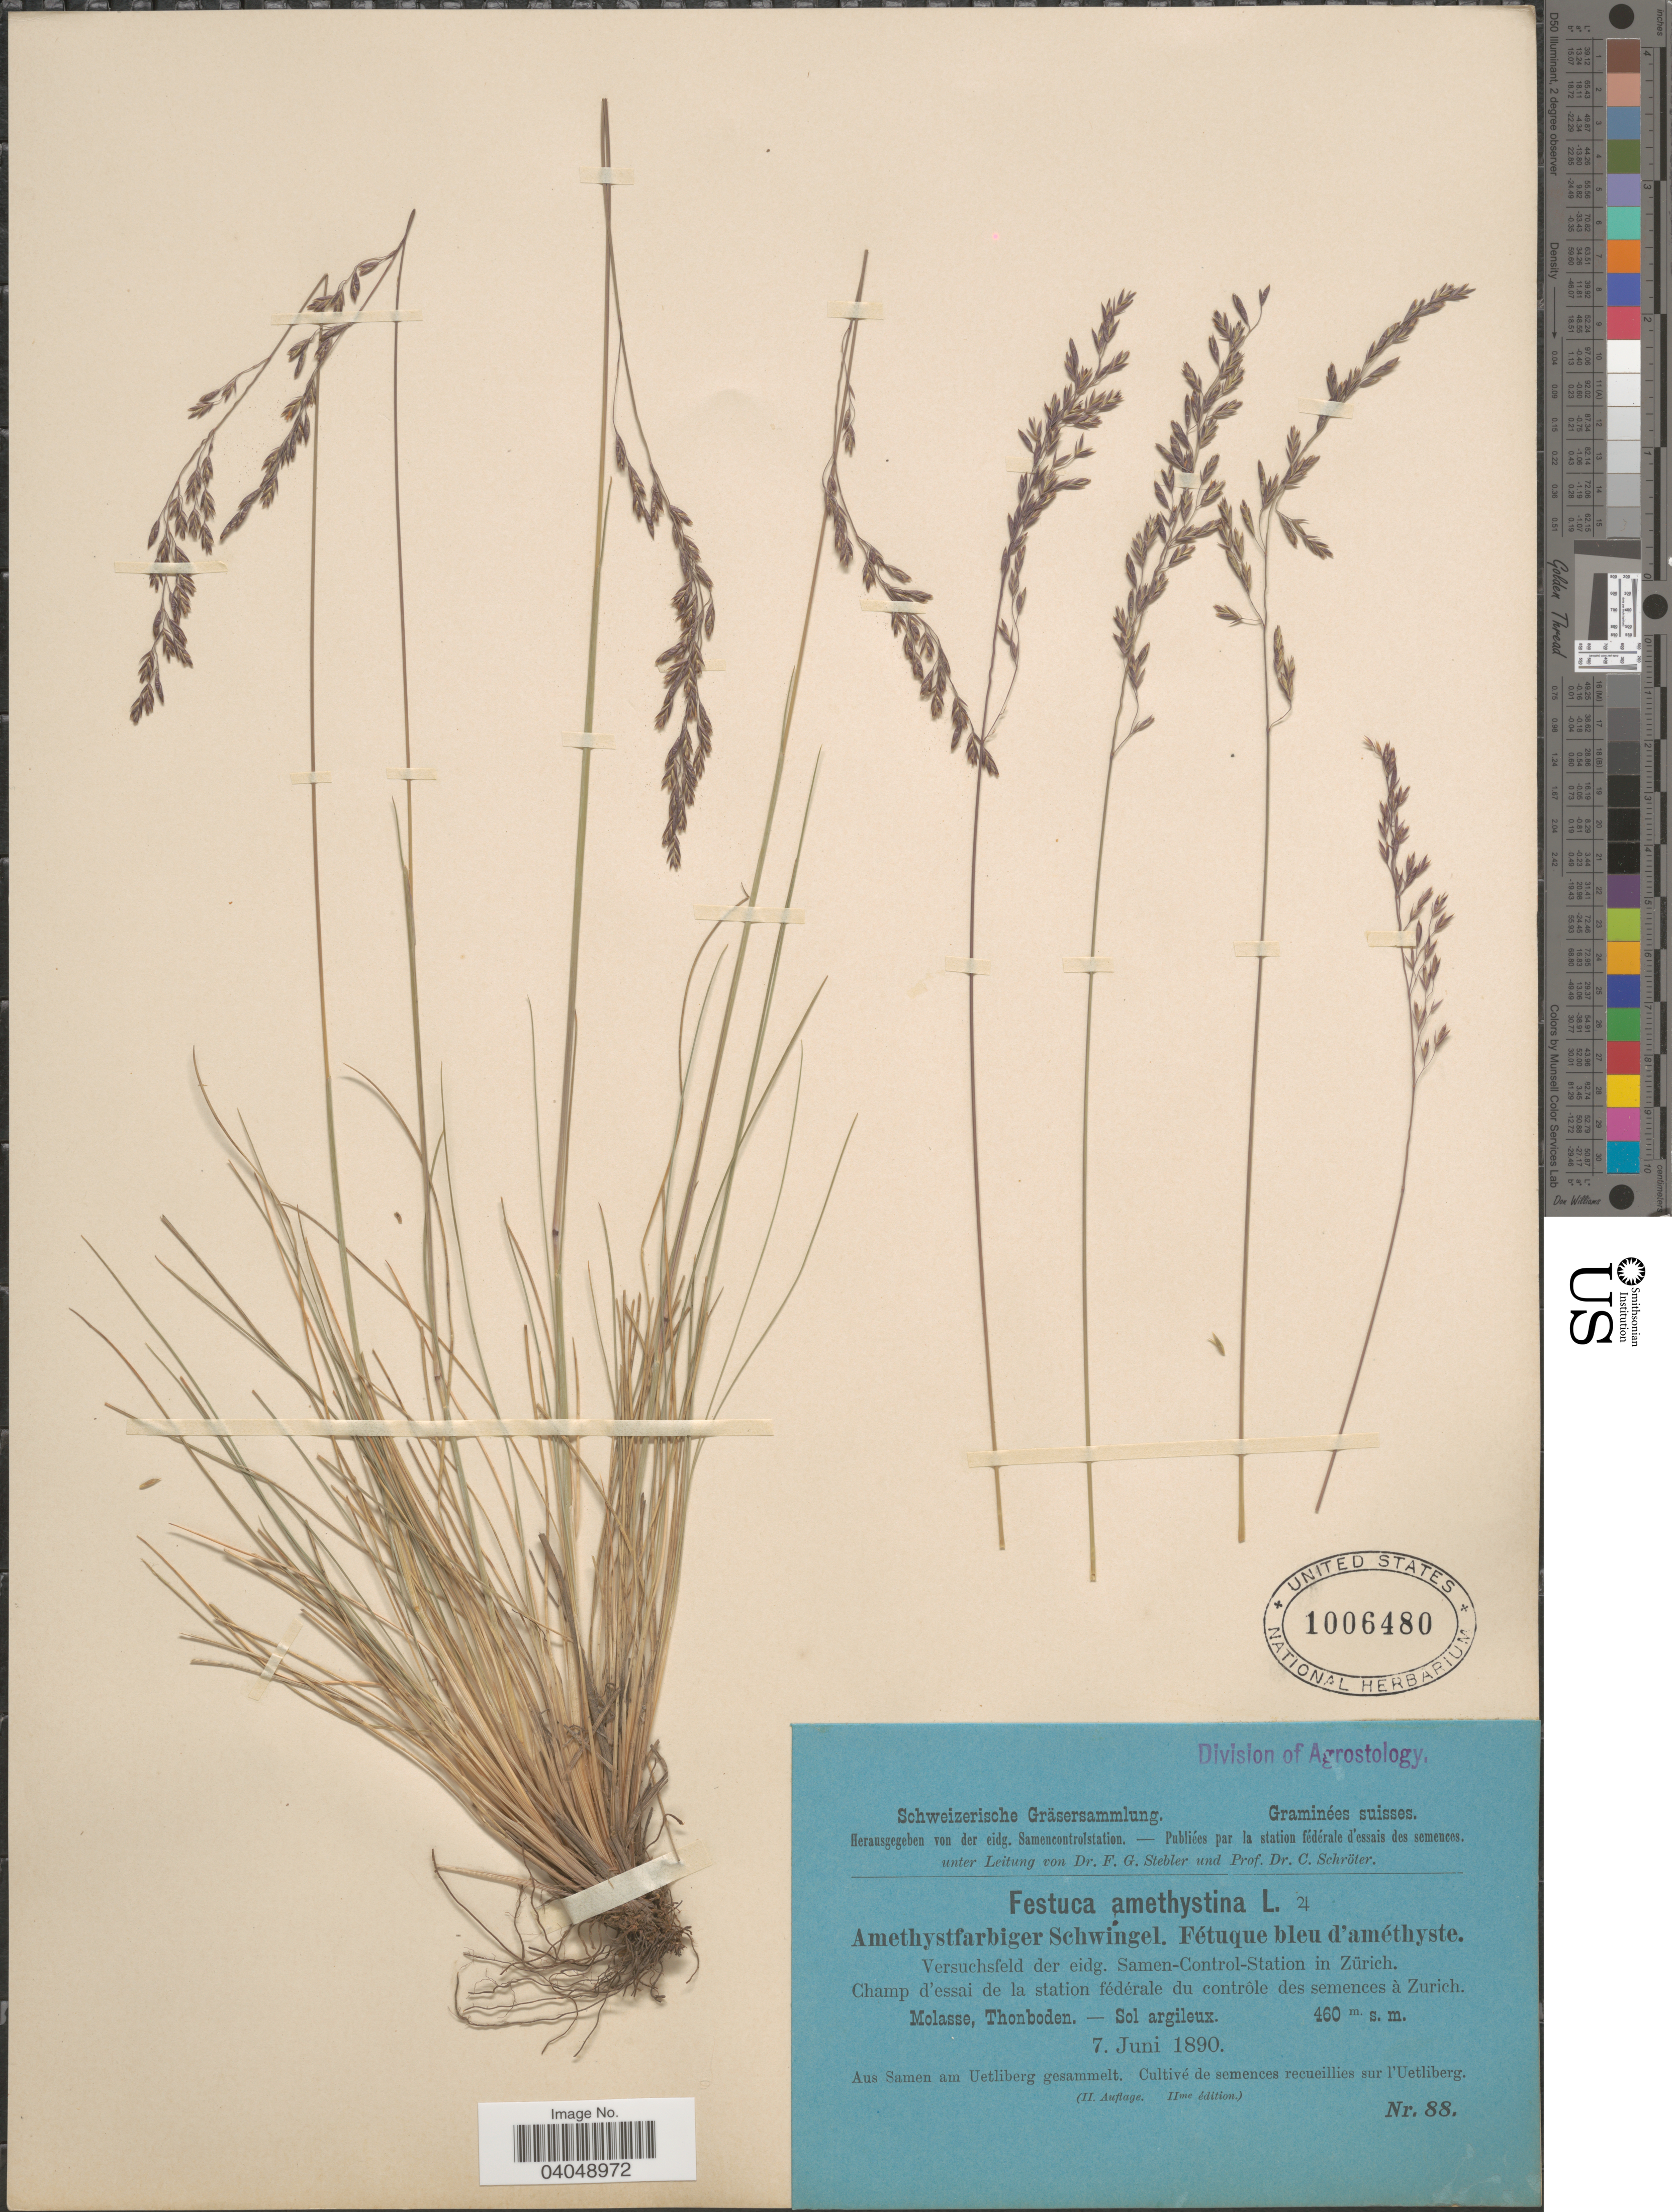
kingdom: Plantae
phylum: Tracheophyta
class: Liliopsida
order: Poales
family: Poaceae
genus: Festuca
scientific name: Festuca amethystina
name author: L.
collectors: Stebler, F.G. & Schröter, C.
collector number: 88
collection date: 1890-06-07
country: Switzerland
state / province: Zurich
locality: Versuchsfeld der eidg. Samen-Control-Station in Zürich. Champ d'essai de la station fédérale du contrôle des semences à Zurich. Molasse, Thonboden. Aus Samen am Uetliberg gesammelt. Cultivé de semences recueillies sur l'Uetliberg.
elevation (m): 460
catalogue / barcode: US 1006480